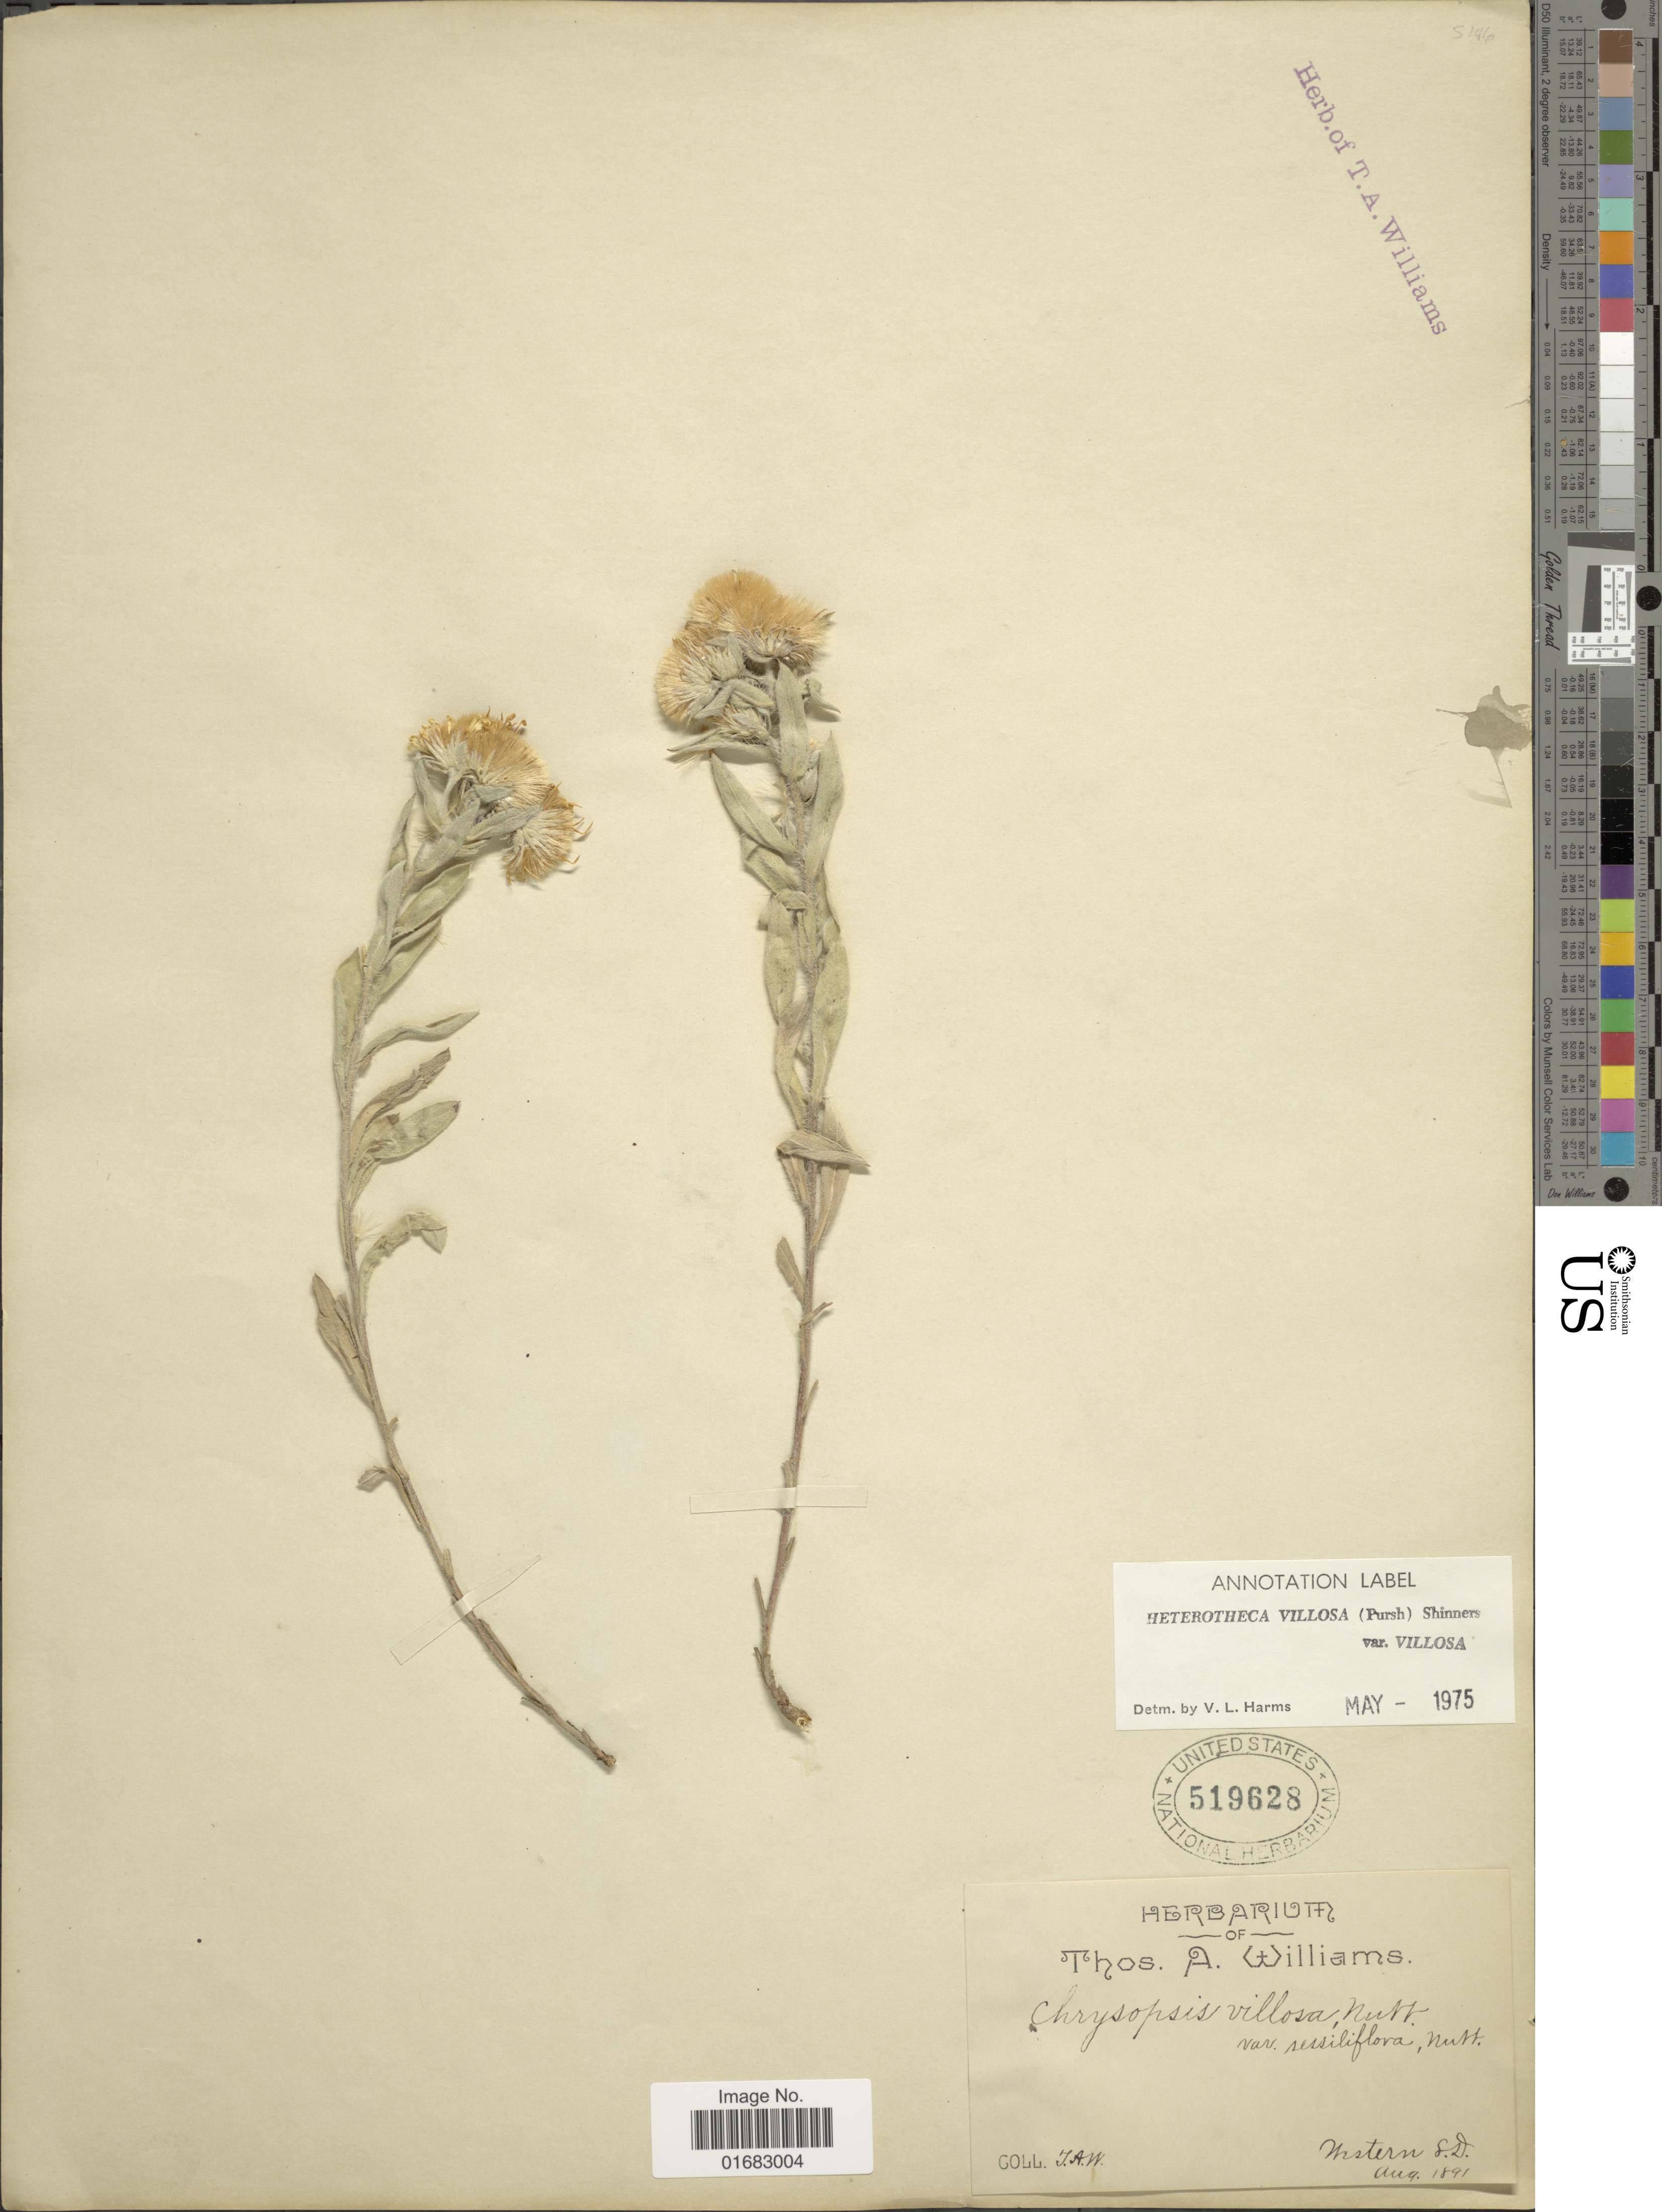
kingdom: Plantae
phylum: Tracheophyta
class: Magnoliopsida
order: Asterales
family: Asteraceae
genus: Heterotheca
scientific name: Heterotheca villosa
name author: (Pursh) Shinners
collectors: T. A. Williams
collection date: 1891-08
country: United States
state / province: South Dakota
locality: Western S.D.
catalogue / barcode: US 519628